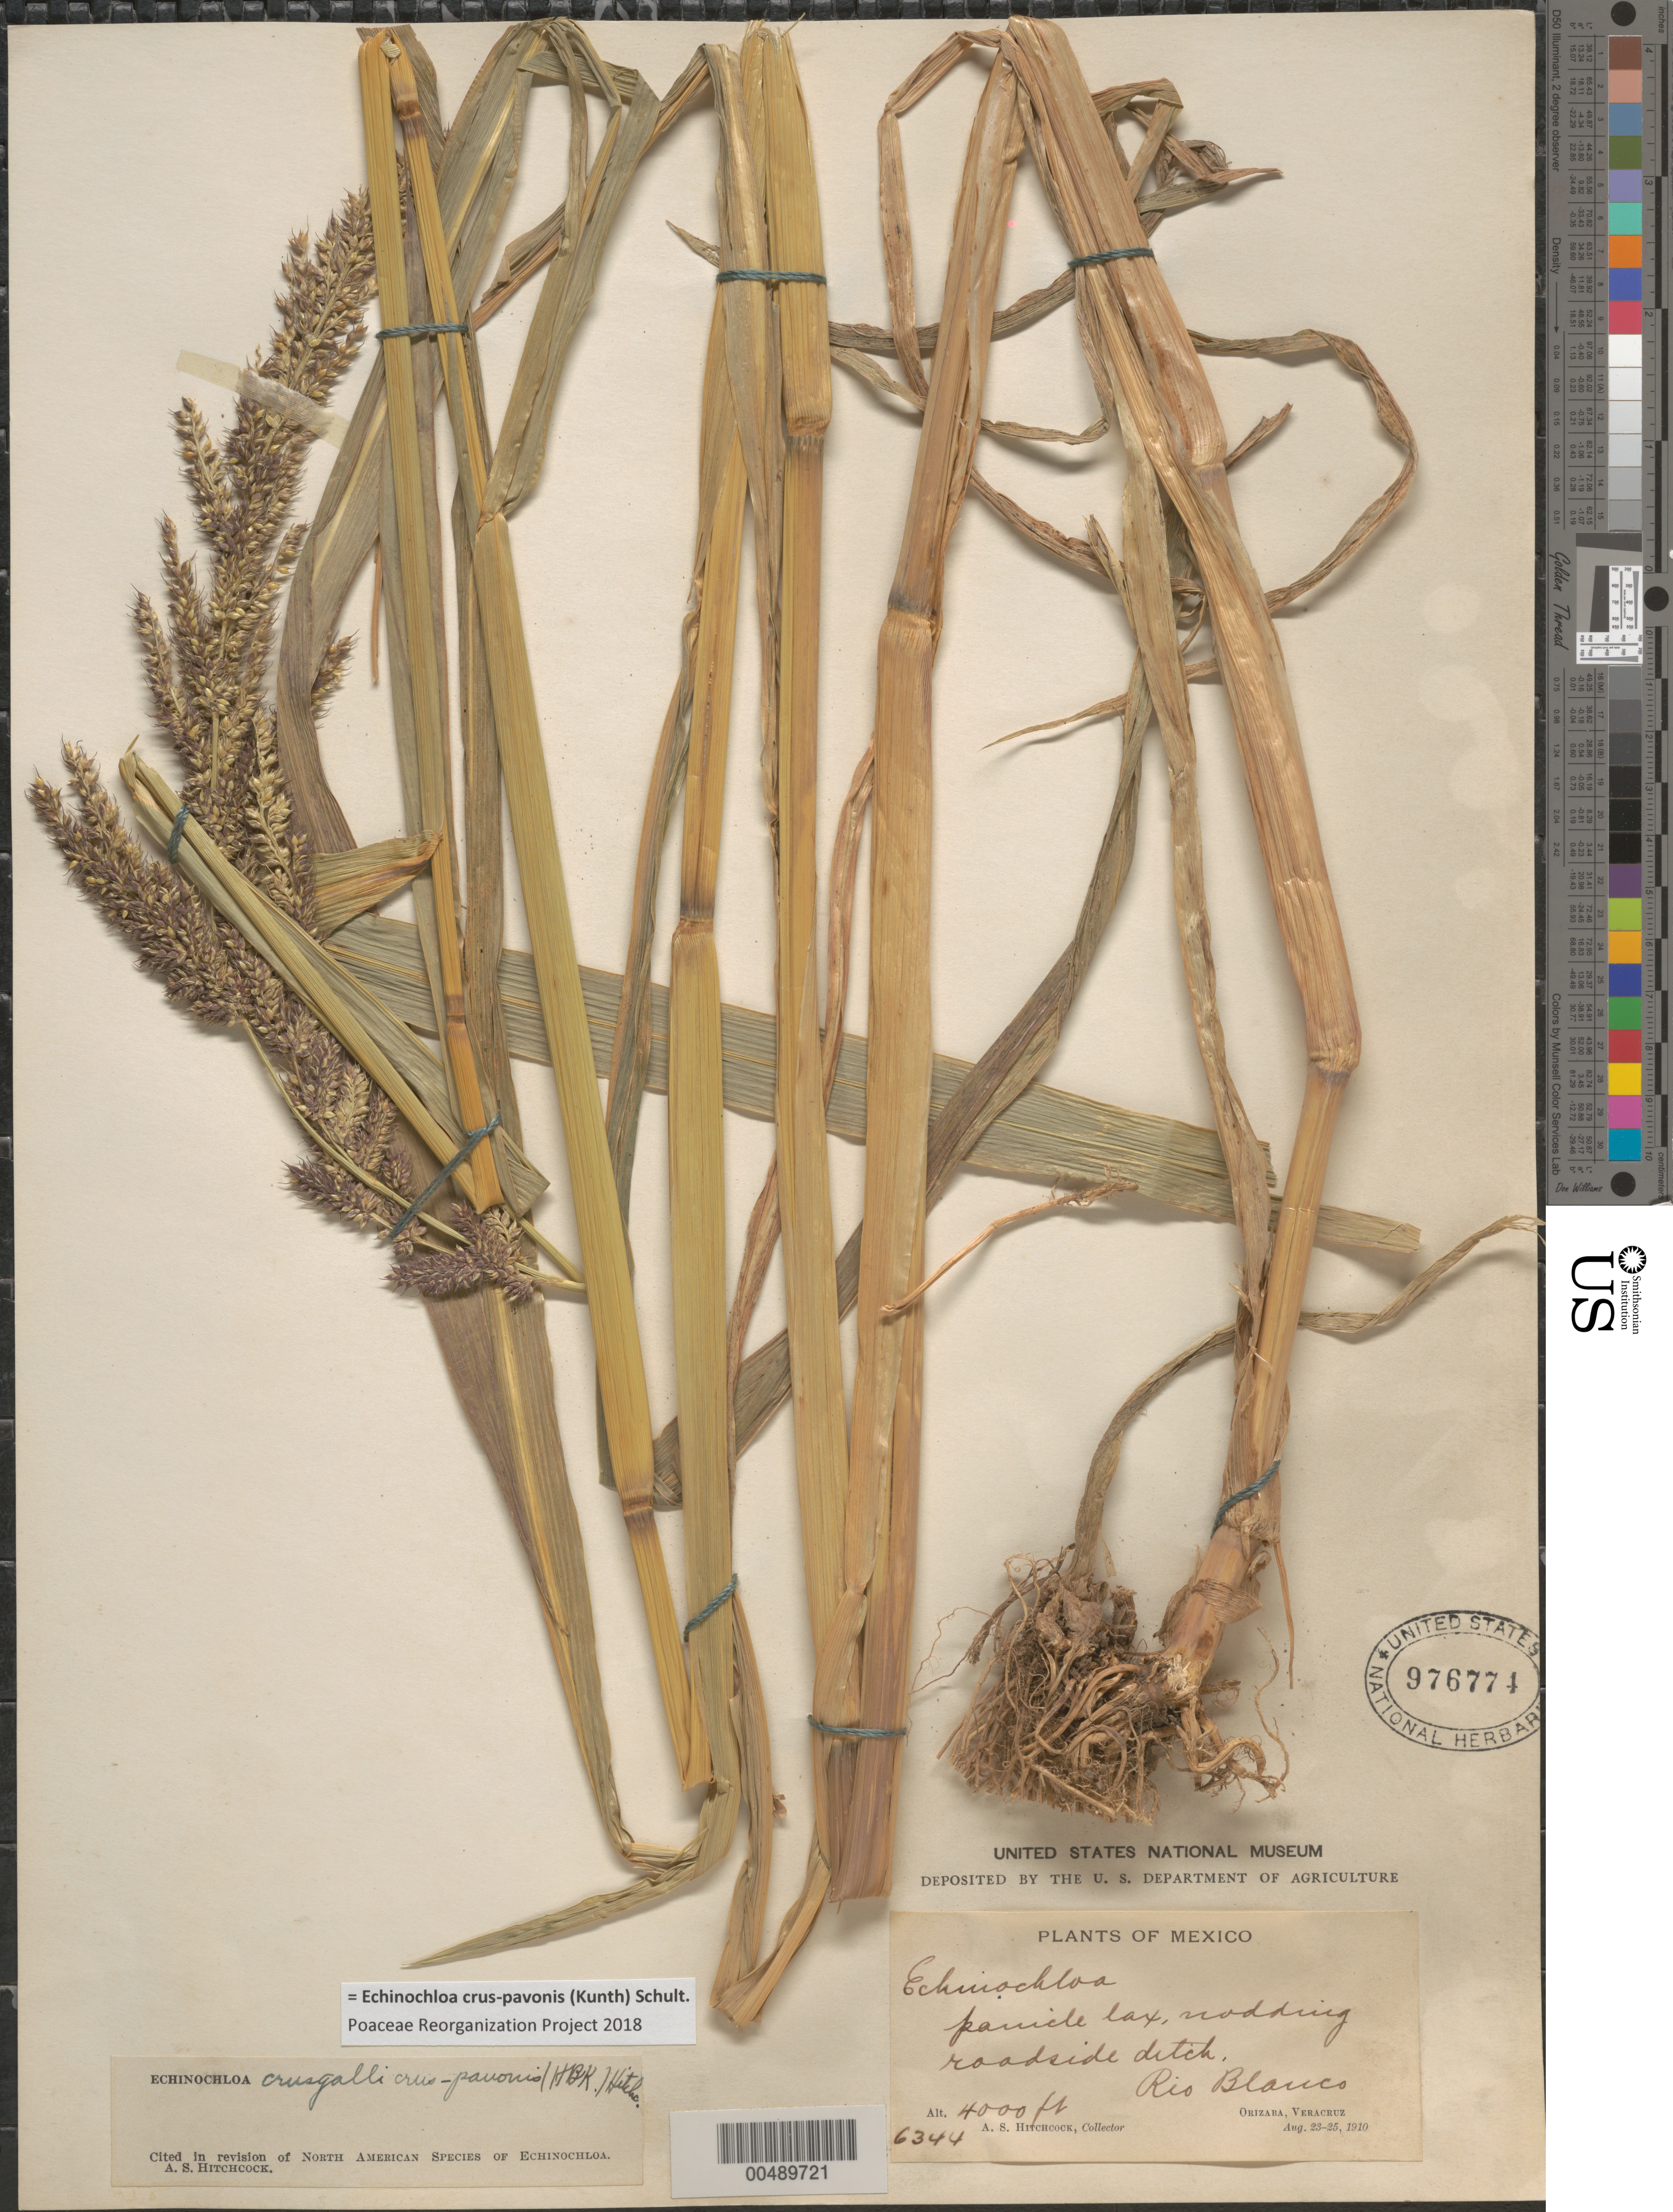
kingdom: Plantae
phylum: Tracheophyta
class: Liliopsida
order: Poales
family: Poaceae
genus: Echinochloa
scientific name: Echinochloa crus-pavonis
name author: (Kunth) Schult.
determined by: Poaceae Reorganization Project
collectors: A. S. Hitchcock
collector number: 6344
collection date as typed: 23 Aug 1910 to 25 Aug 1910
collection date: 1910-08-23/1910-08-25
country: Mexico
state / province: Veracruz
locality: Orizaba, Rio Blanco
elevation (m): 1219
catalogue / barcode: US 976774